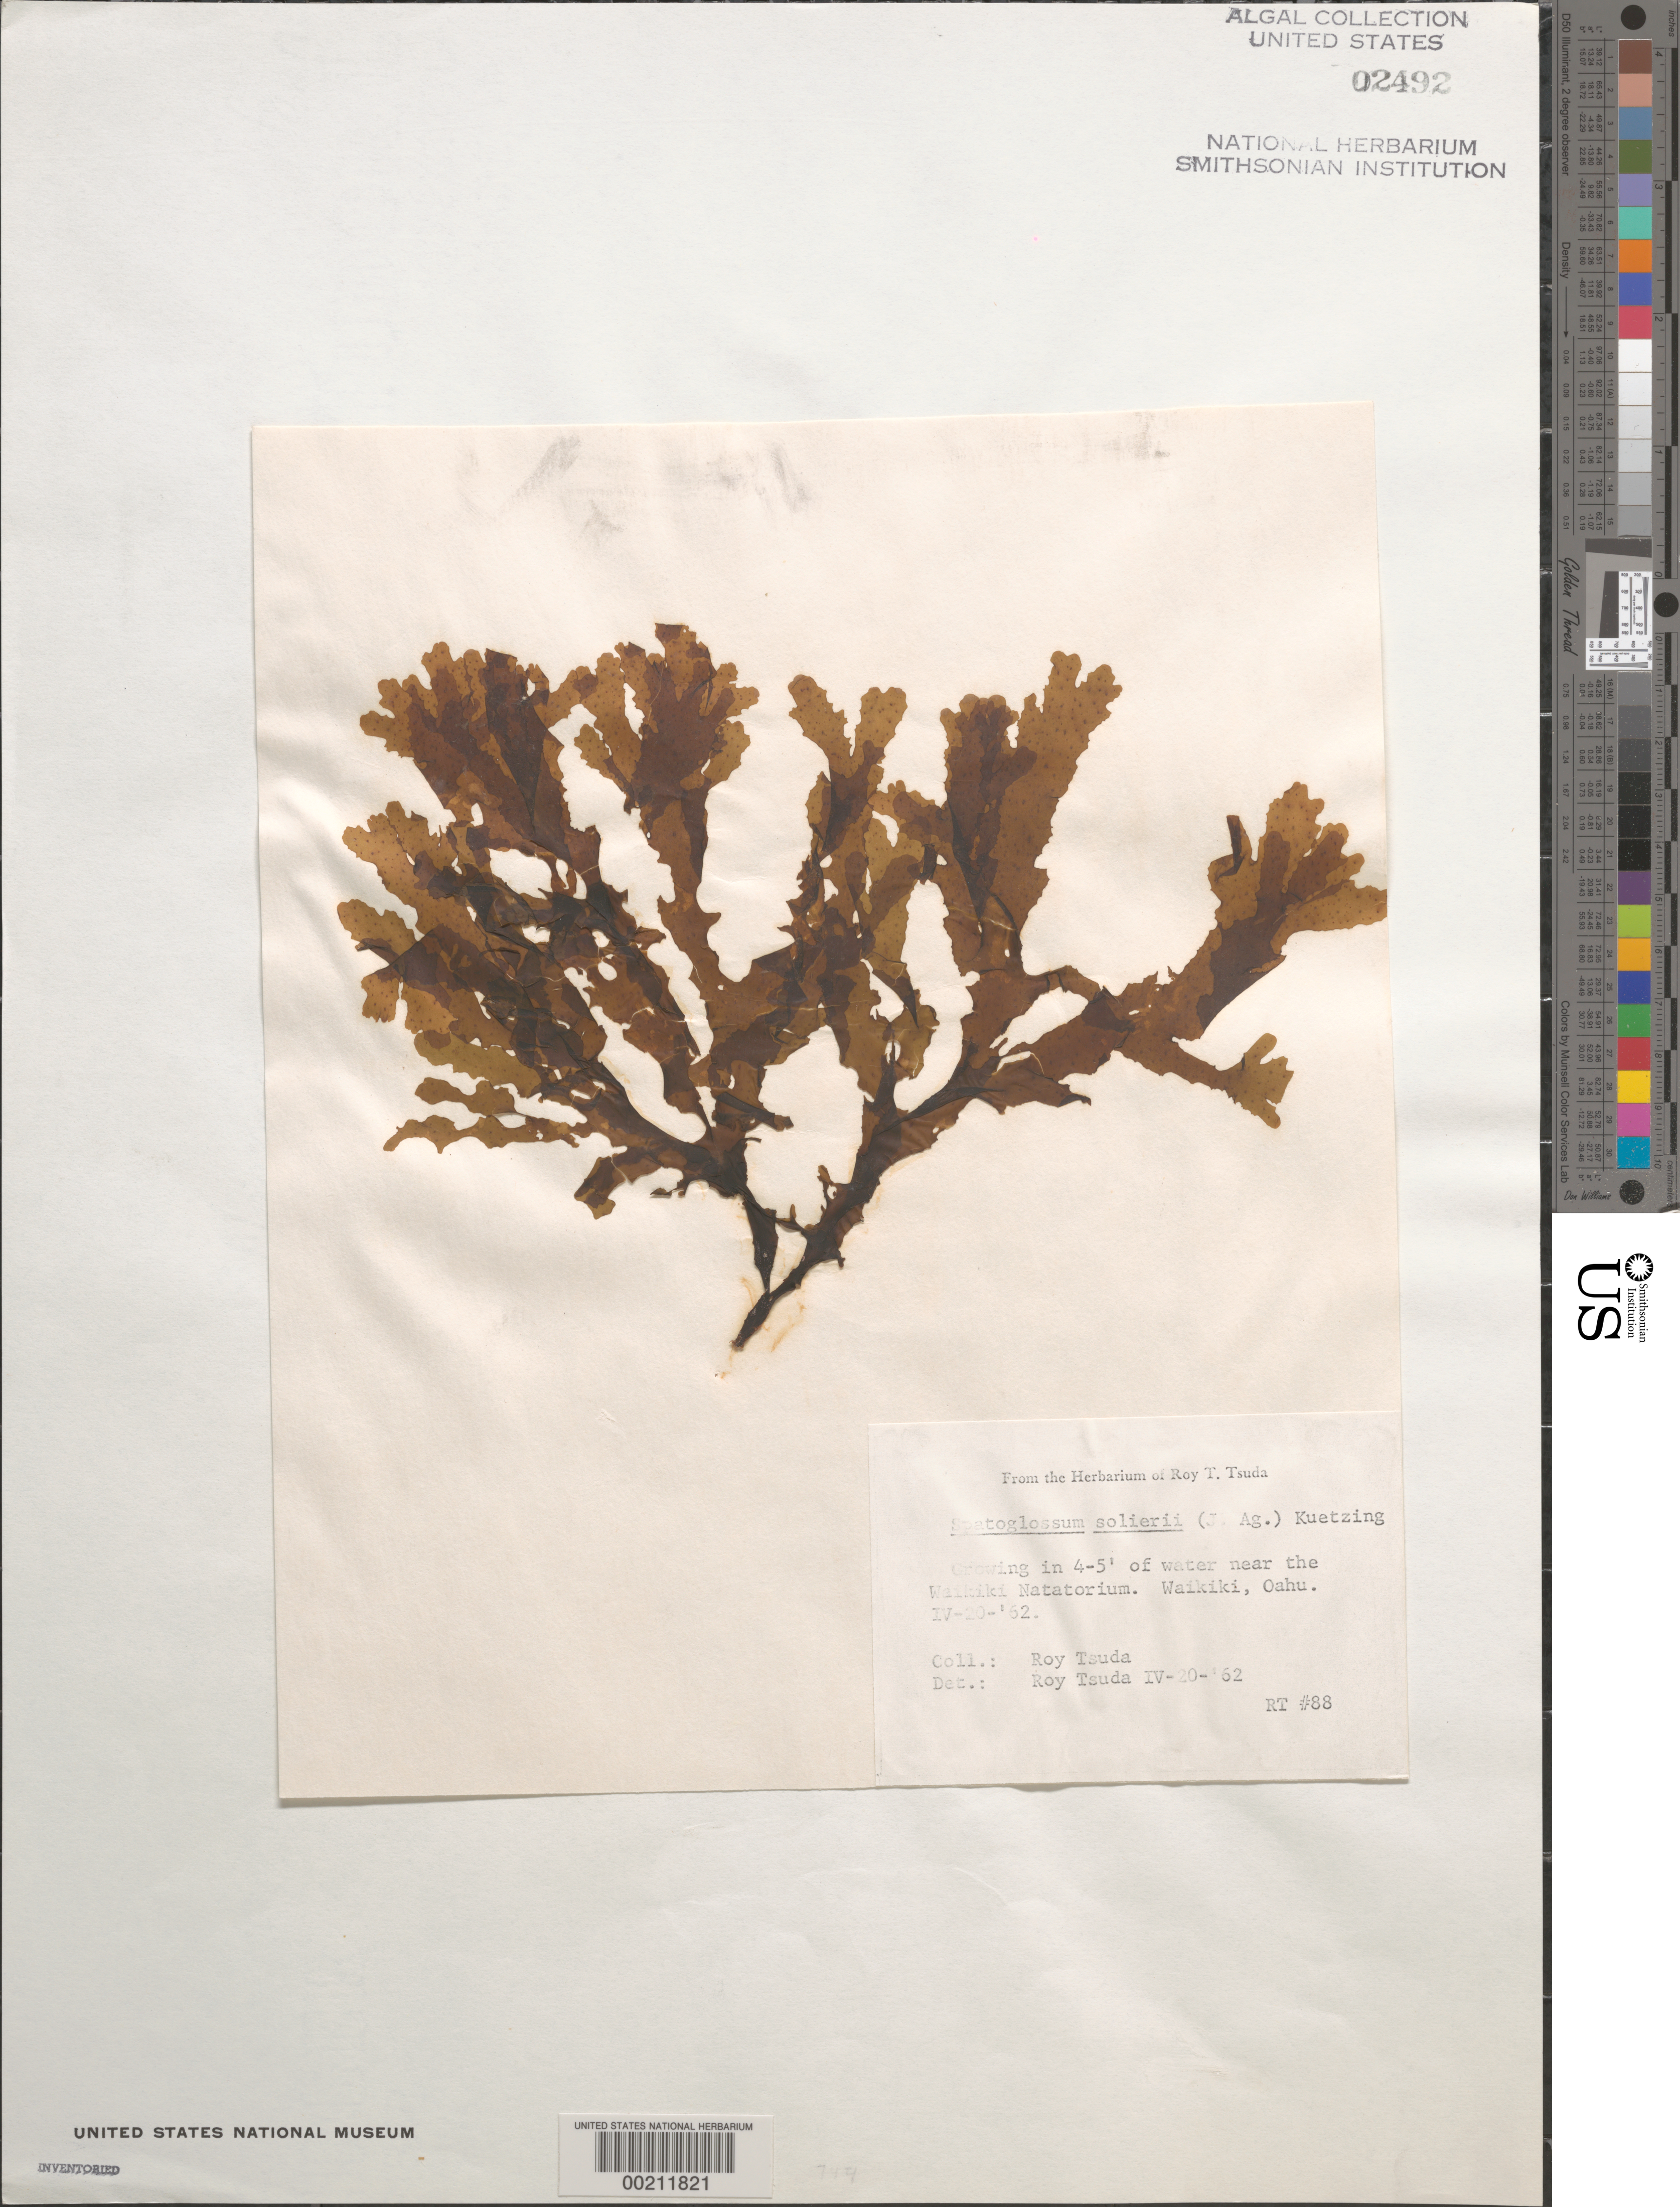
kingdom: Chromista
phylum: Ochrophyta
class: Phaeophyceae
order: Dictyotales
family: Dictyotaceae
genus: Spatoglossum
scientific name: Spatoglossum solierii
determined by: Tsuda, R. T.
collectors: R. Tsuda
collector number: RT 88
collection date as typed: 20 Apr 1962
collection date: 1962-04-20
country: United States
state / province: Hawaii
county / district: Honolulu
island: Oahu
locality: Waikiki near Waikiki Natatorium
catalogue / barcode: US 2492